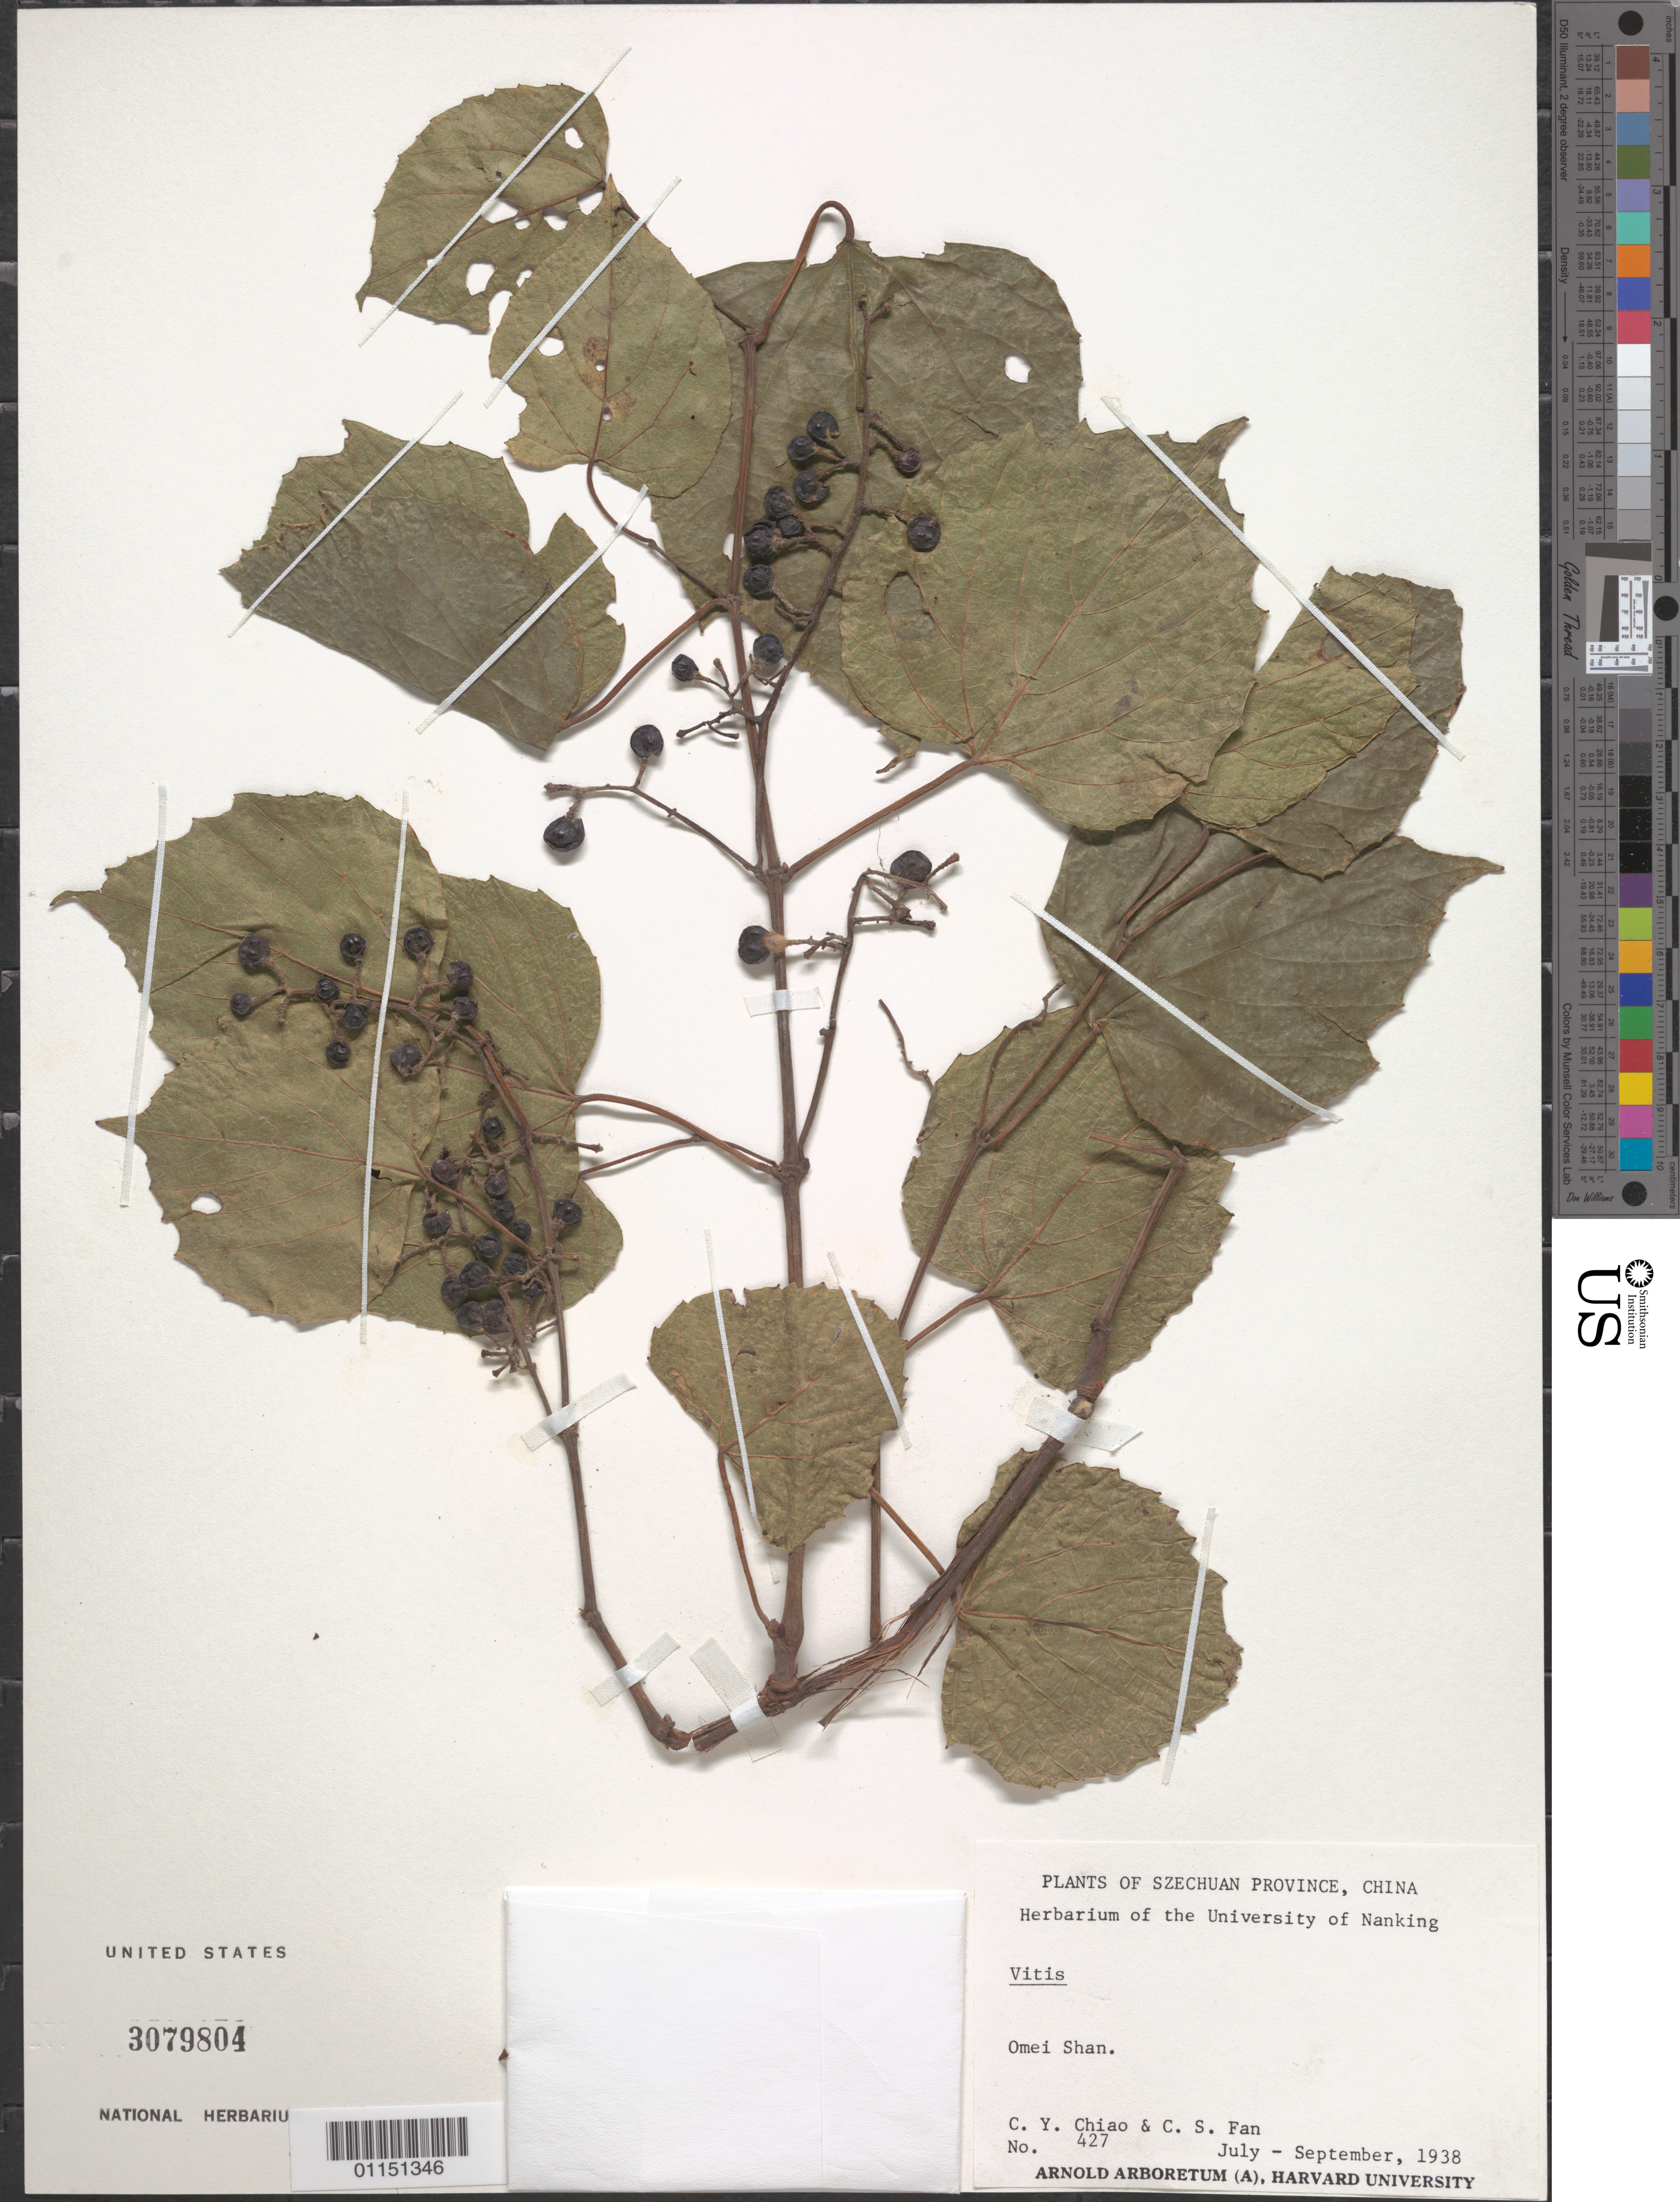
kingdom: Plantae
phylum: Tracheophyta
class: Magnoliopsida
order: Vitales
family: Vitaceae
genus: Vitis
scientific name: Vitis sp.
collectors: C. Y. Chiao & C. S. Fan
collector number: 427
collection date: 1938-07/1938-09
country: China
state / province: Sichuan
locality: Omei Shan.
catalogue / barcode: US 3079804